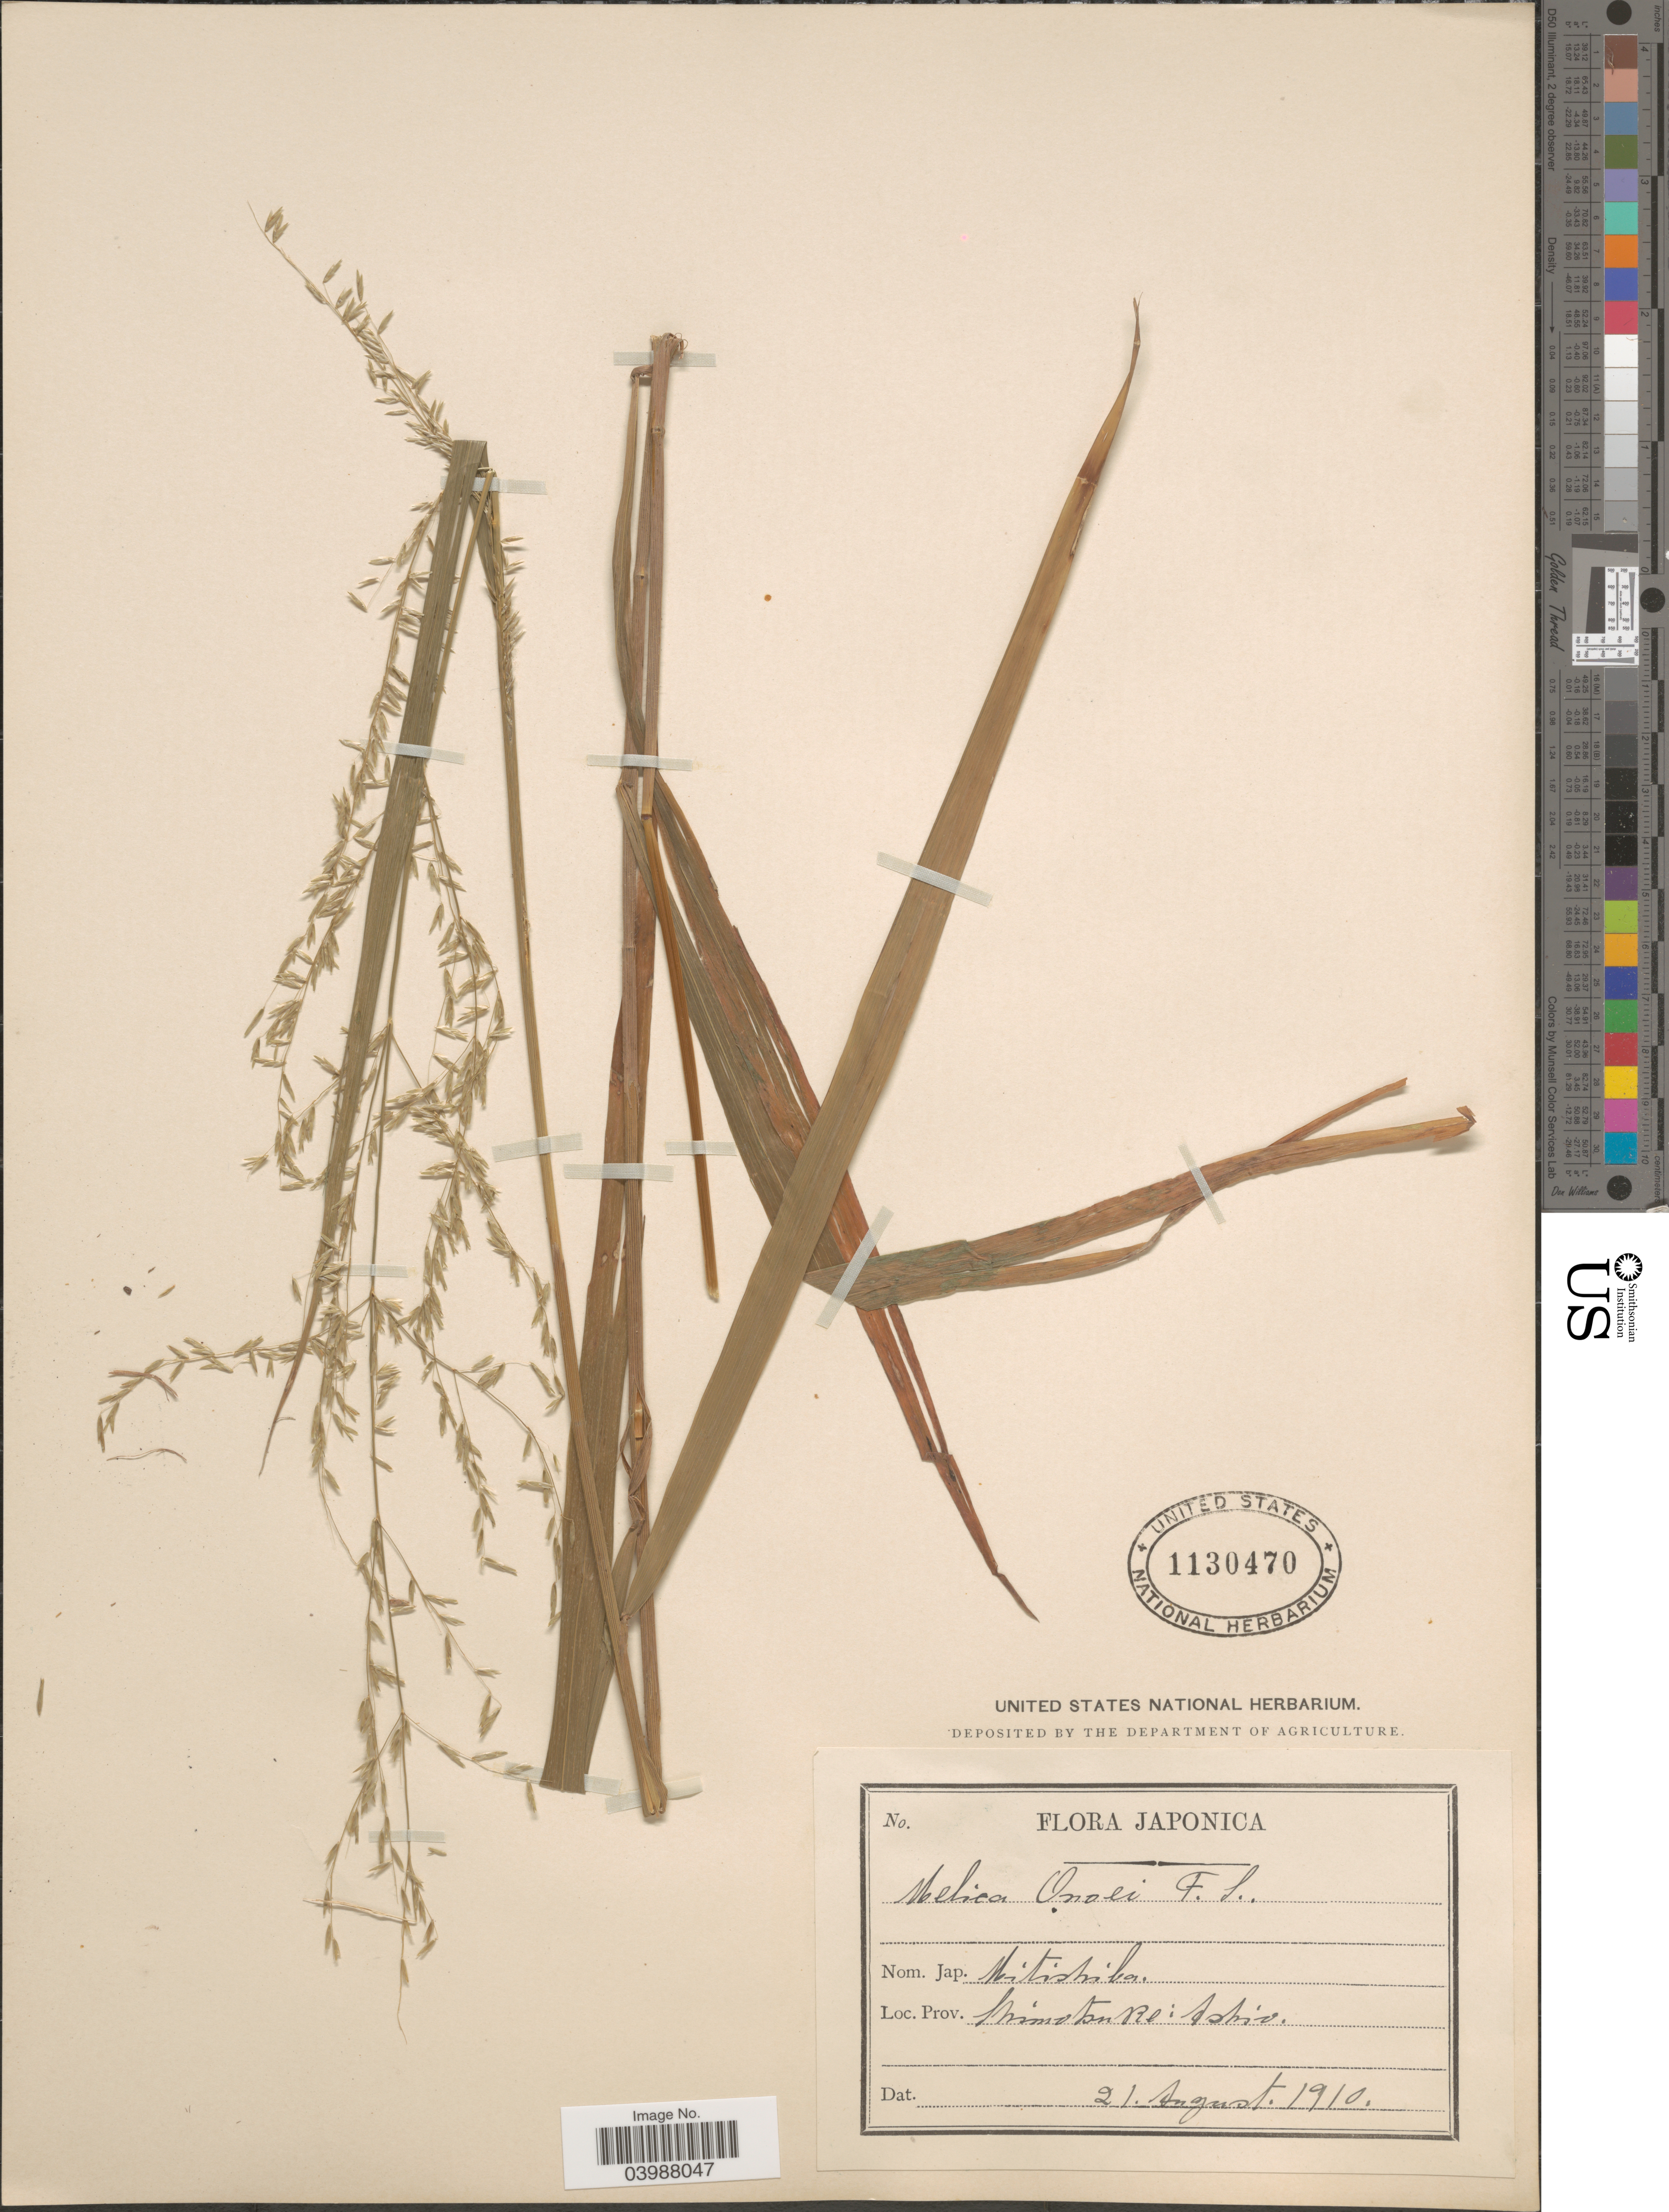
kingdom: Plantae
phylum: Tracheophyta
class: Liliopsida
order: Poales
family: Poaceae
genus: Melica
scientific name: Melica onoei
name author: Franch. & Sav.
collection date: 1910-08-21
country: Japan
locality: Shimotsuke: Ashio.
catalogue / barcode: US 1130470